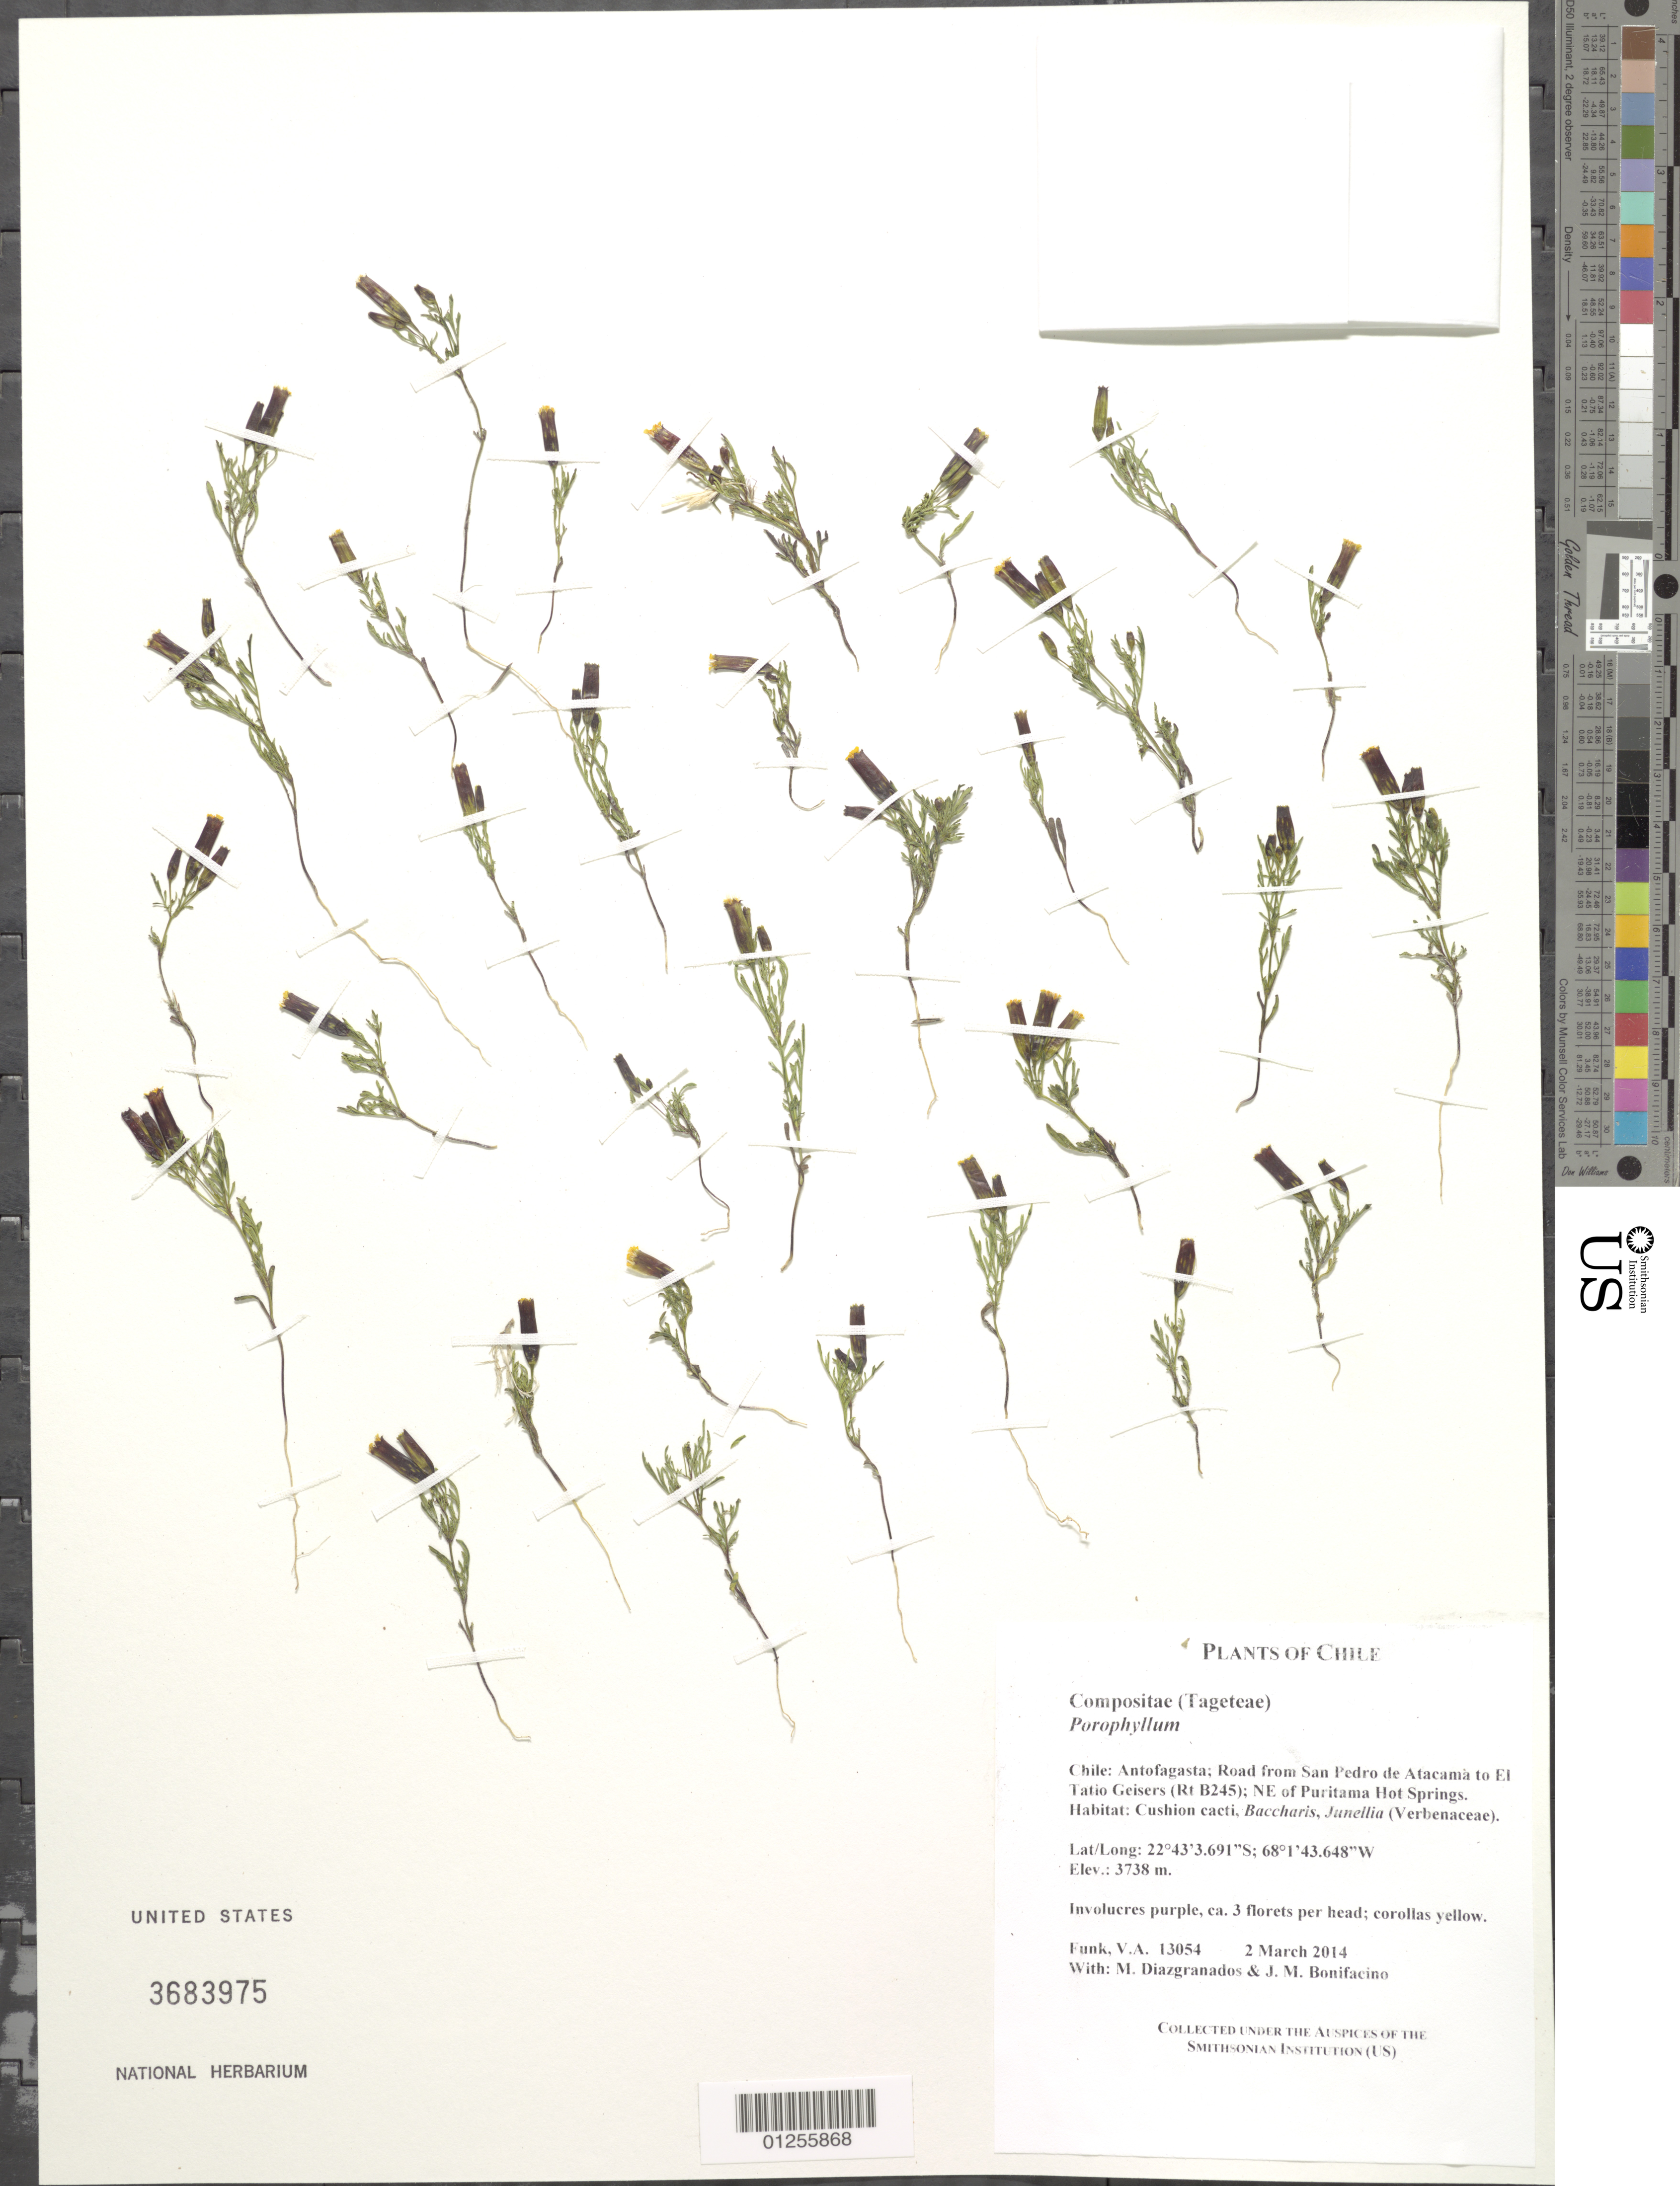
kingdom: Plantae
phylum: Tracheophyta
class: Magnoliopsida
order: Asterales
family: Asteraceae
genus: Tagetes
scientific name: Tagetes multiflora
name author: Kunth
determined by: Anzuinelli, M.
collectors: V. Funk, M. Diazgranados C. & M. Bonifacino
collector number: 13054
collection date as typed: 2 March 2014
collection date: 2014-03-02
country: Chile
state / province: Antofagasta (II)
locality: Road from San Pedro de Atacama to El Tatio Geisers (Rt B245); NE of Puritama Hot Springs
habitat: Cushion cacti, Baccharis, Junellia (Verbenaceae)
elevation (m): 3738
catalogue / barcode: US 3683975